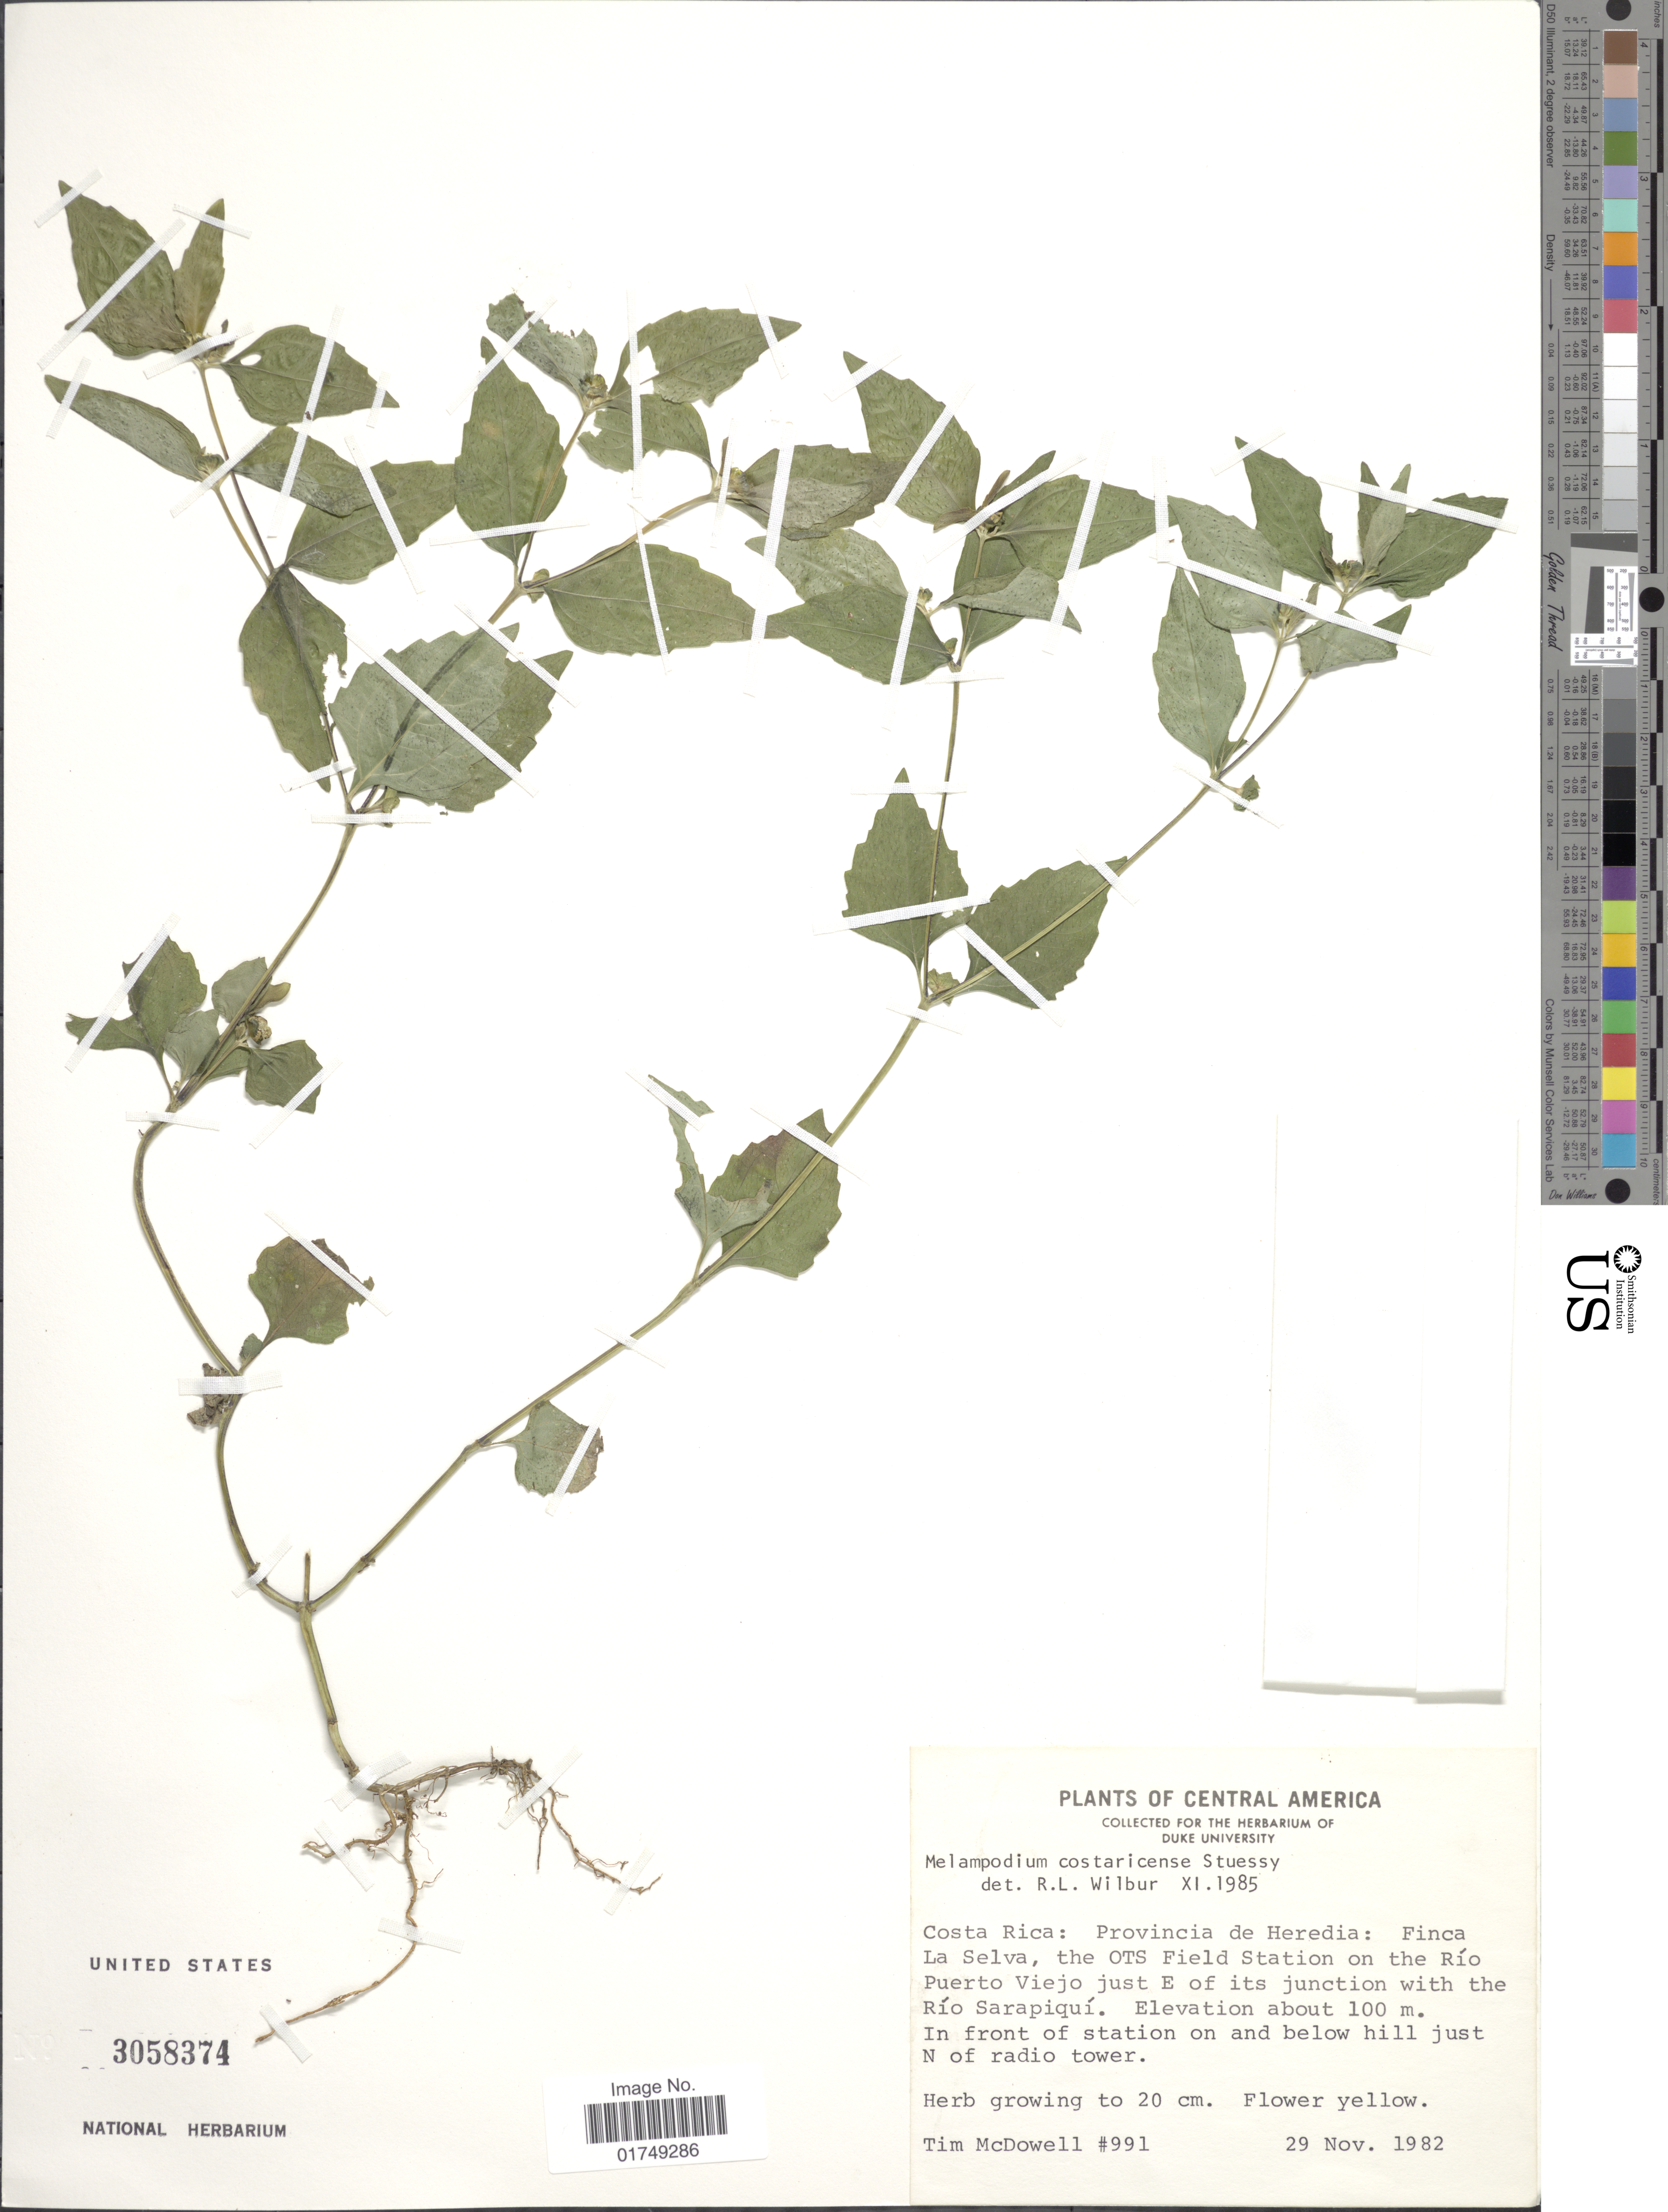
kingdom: Plantae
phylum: Tracheophyta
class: Magnoliopsida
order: Asterales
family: Asteraceae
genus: Melampodium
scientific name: Melampodium costaricense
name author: Stuessy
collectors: T. McDowell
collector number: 991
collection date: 1982-11-29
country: Costa Rica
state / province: Heredia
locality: Finca La Selva, the OTS Field Station on the Rio Puerto Viejo just E of its junction with the Rio Sarapiqui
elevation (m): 100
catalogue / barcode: US 3058374